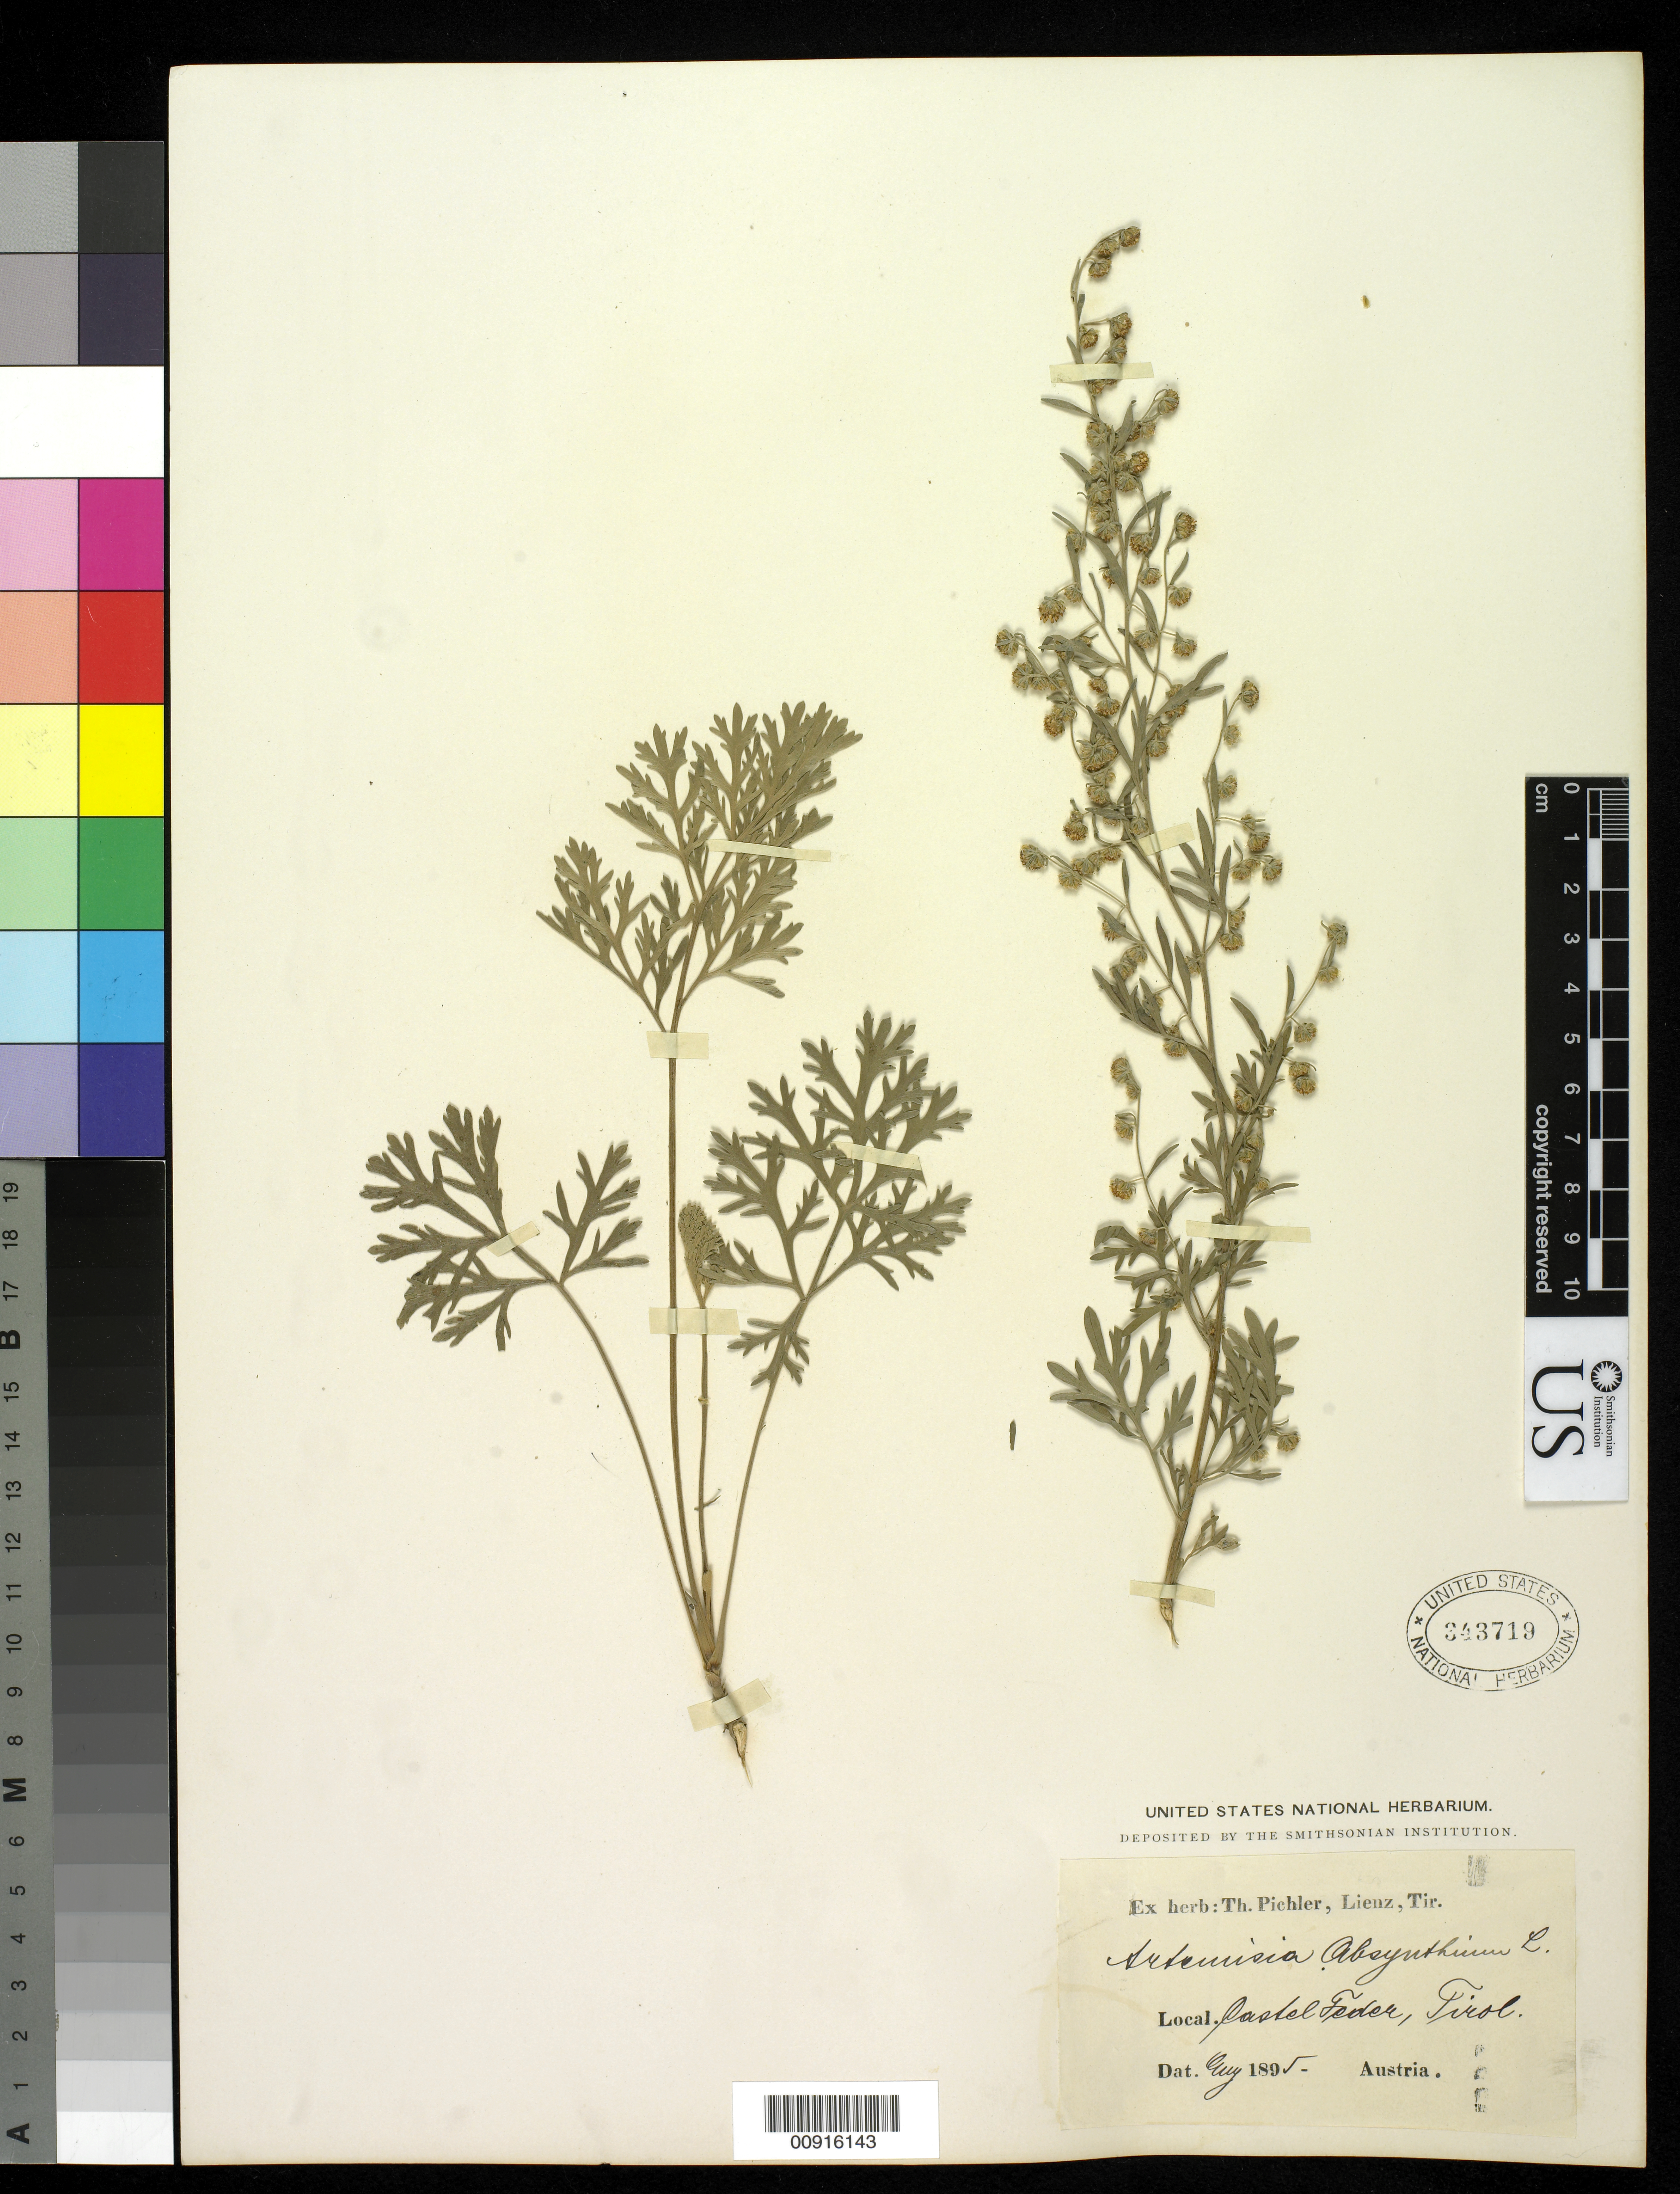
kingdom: Plantae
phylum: Tracheophyta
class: Magnoliopsida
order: Asterales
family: Asteraceae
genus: Artemisia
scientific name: Artemisia absinthium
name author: L.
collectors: ex herb. T. Pichler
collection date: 1895-08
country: Austria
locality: Castel Feder, Firol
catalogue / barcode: US 343719